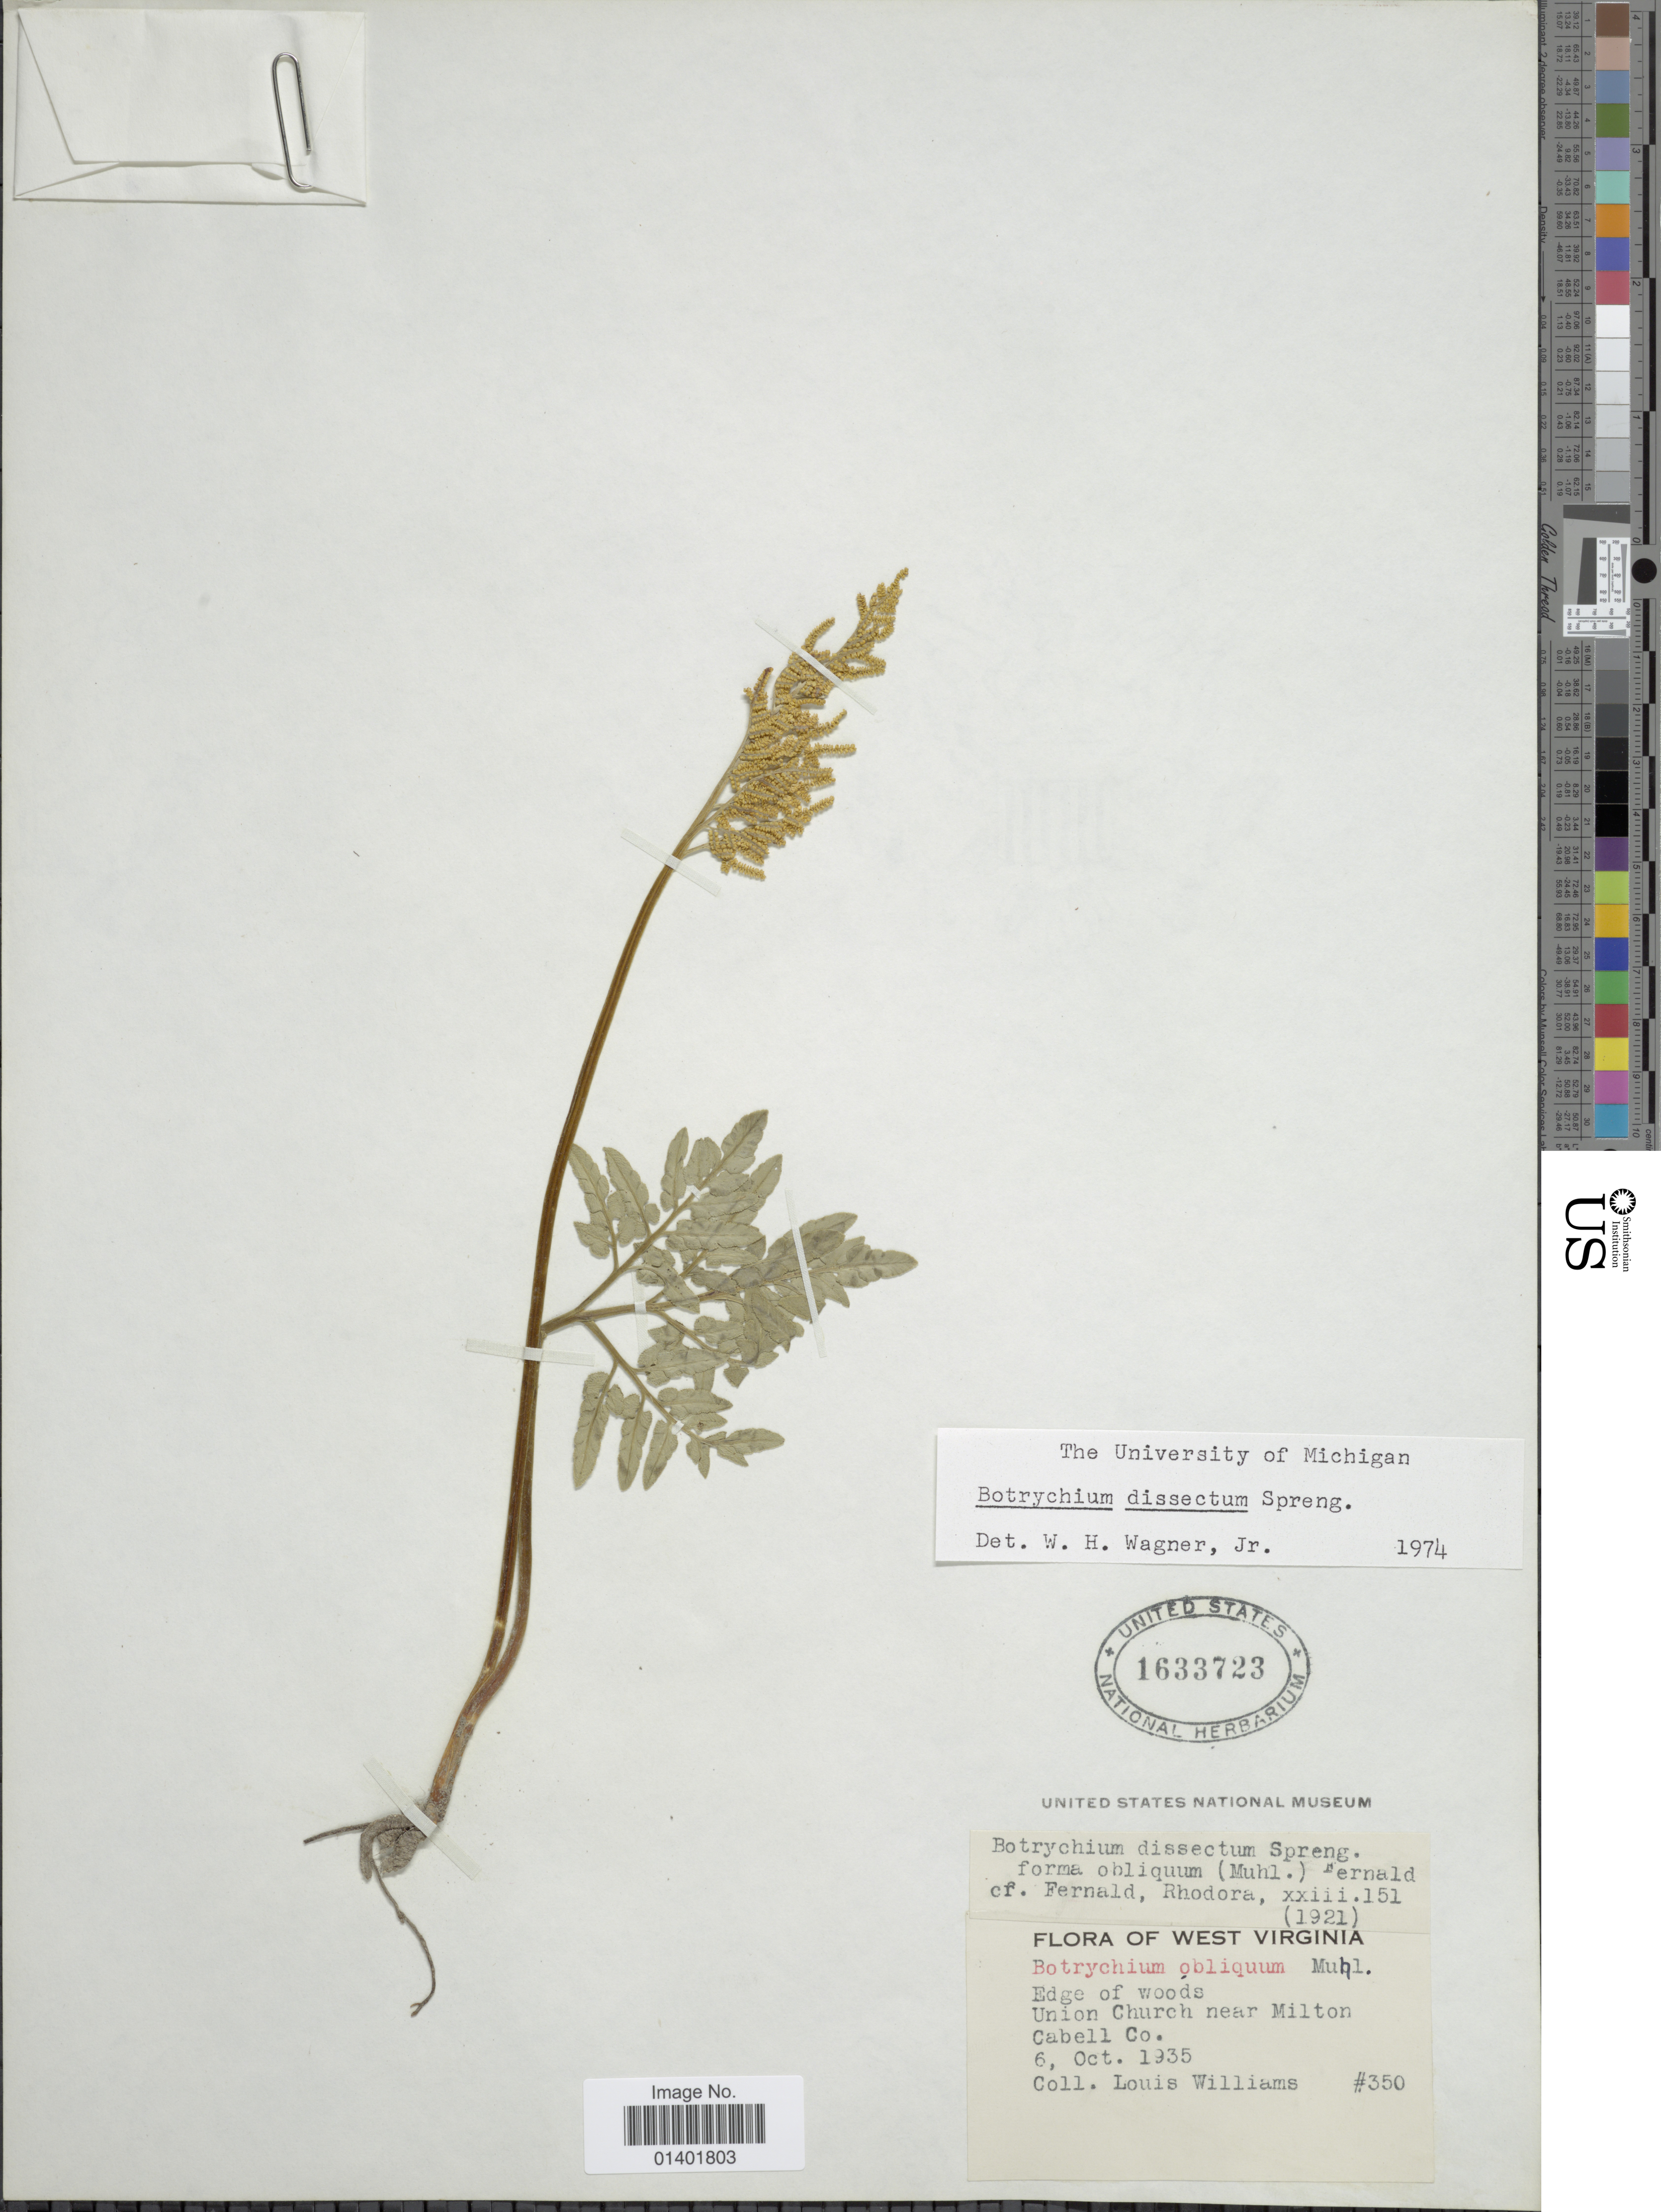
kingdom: Plantae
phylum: Tracheophyta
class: Polypodiopsida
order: Ophioglossales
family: Ophioglossaceae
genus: Botrychium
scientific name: Botrychium dissectum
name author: Spreng.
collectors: L. Williams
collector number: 350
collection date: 1935-10-06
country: United States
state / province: West Virginia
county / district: Cabell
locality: Edge of woods Union Churh near Milton Cabell Co.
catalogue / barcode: US 1633723